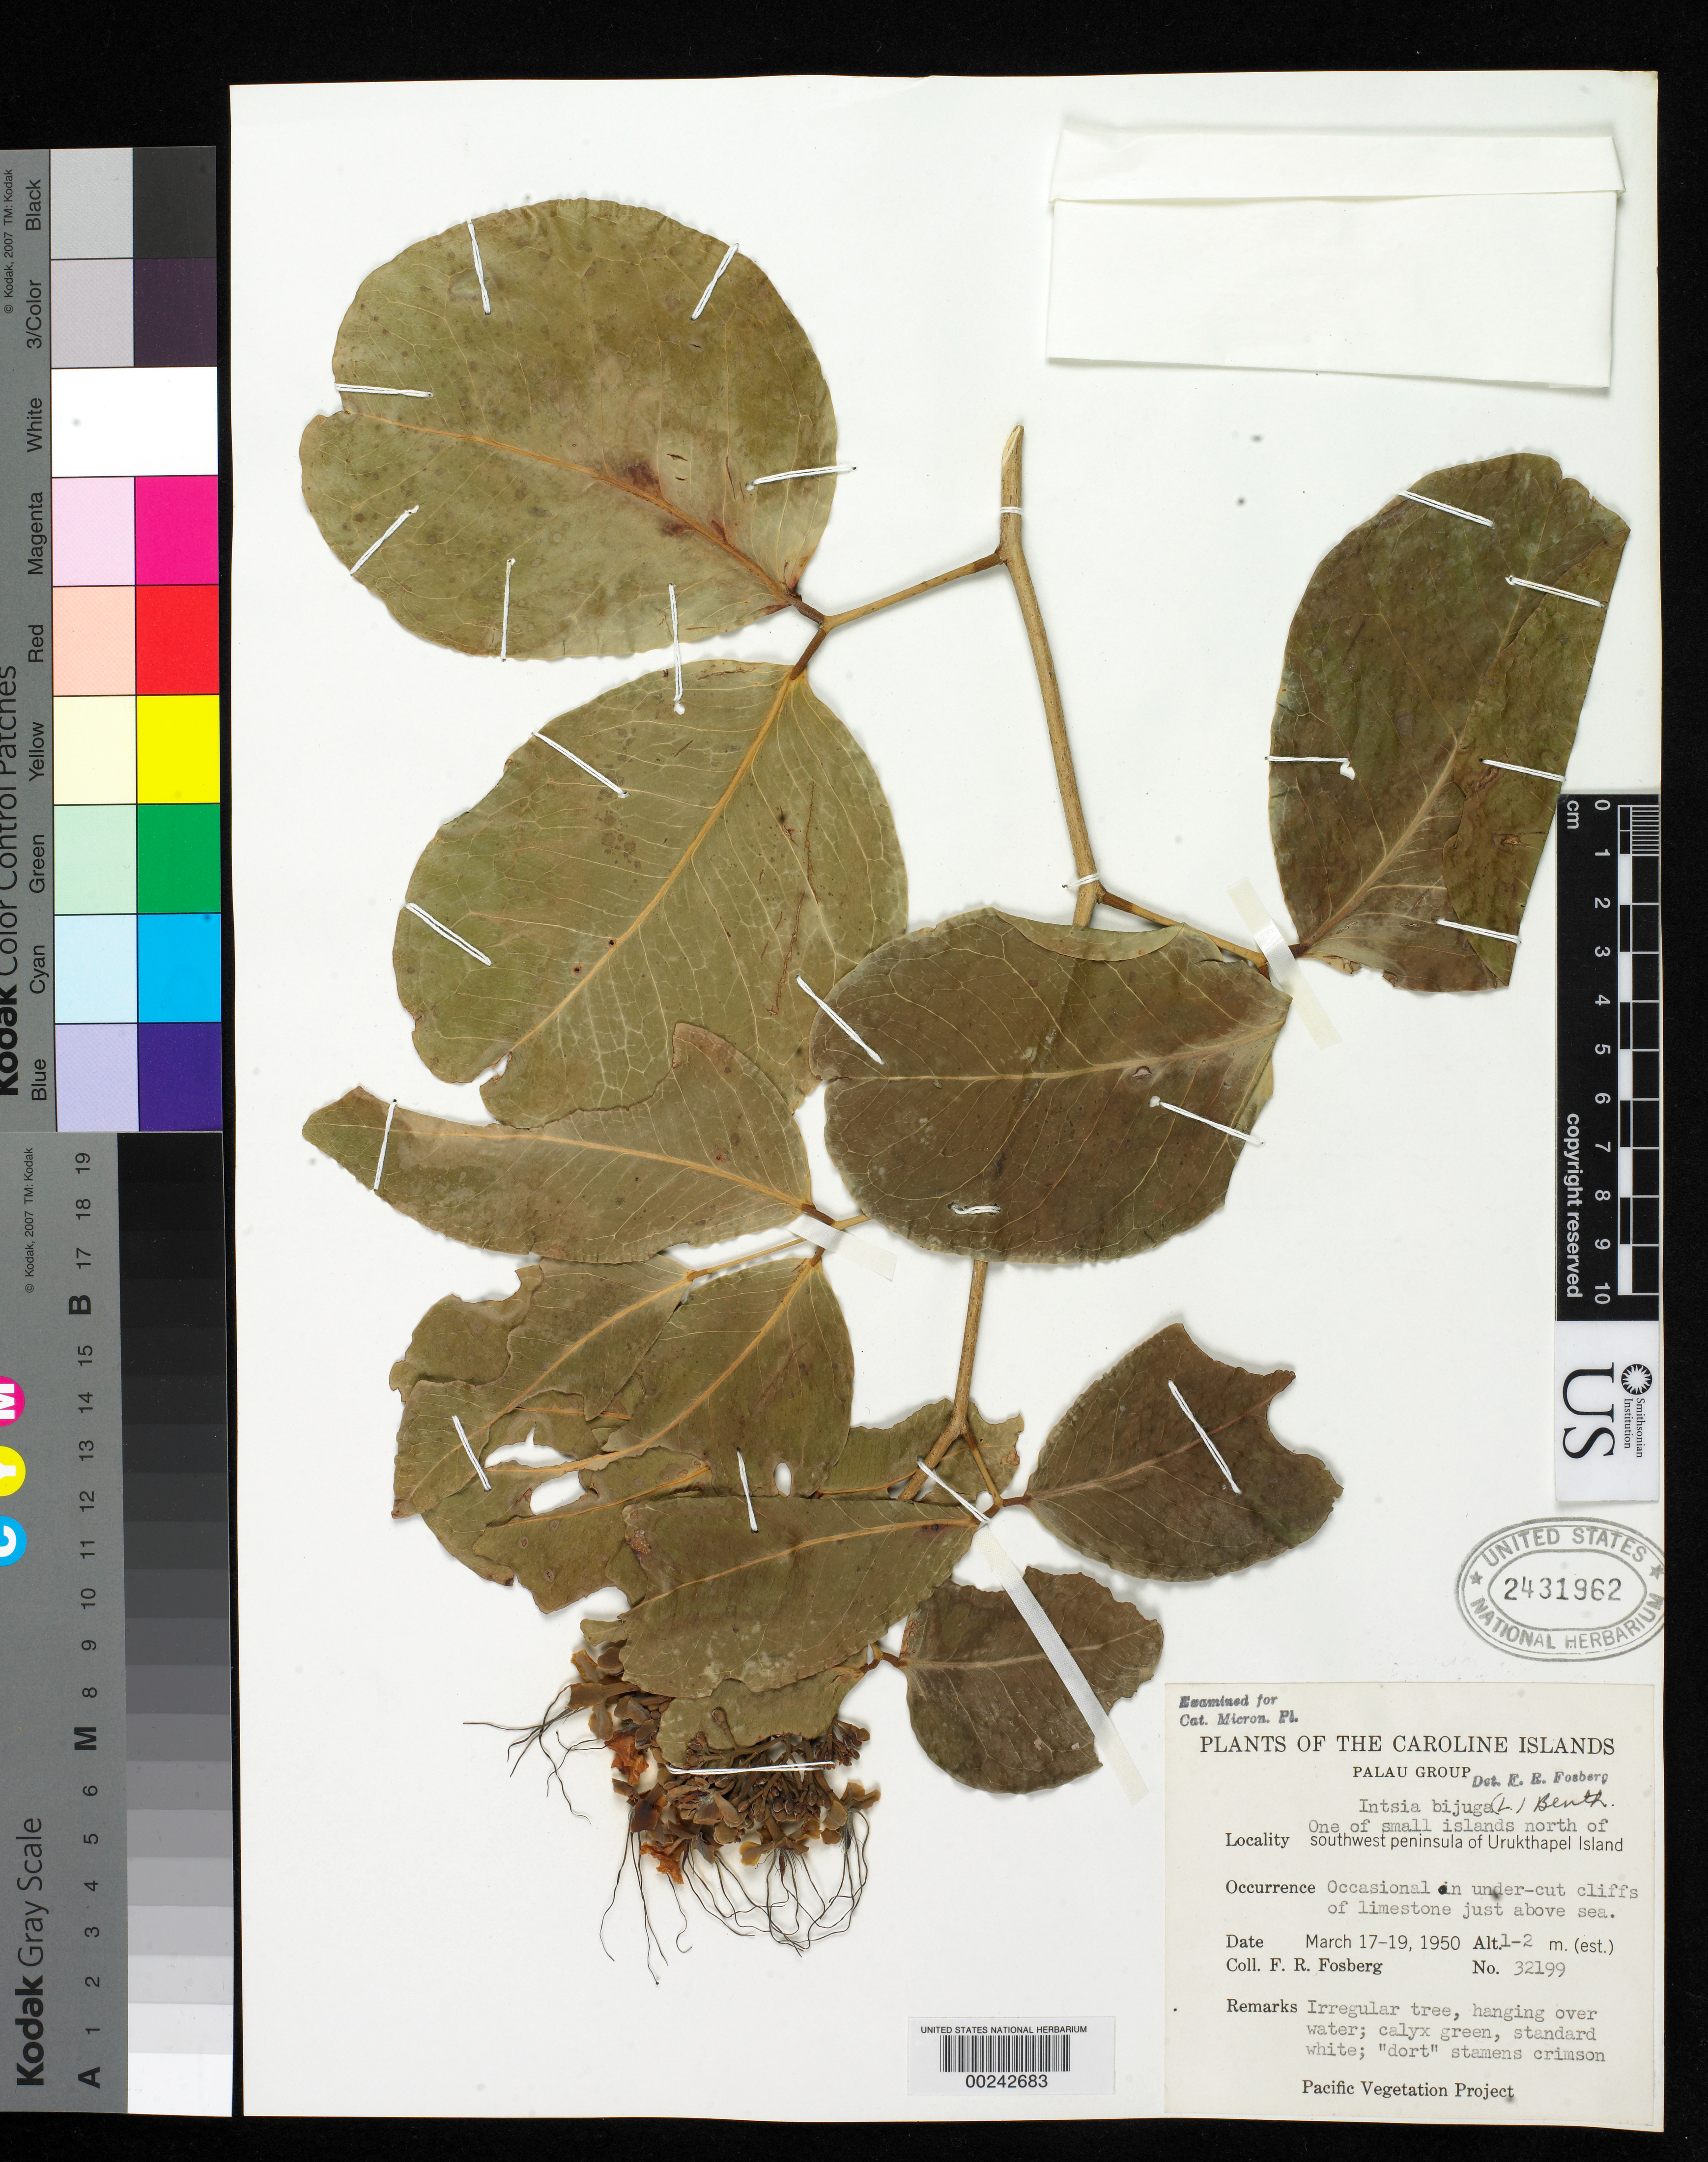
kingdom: Plantae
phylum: Tracheophyta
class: Magnoliopsida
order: Fabales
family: Fabaceae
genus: Intsia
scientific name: Intsia bijuga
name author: (Colebr.) Kuntze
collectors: F. R. Fosberg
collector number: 32199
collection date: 1950-03-17/1950-03-19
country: Palau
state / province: Koror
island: Ngeruktabel (Urukthapel)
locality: SW peninsula of Urukthapel Island, Palau group, Caroline Islands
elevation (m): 1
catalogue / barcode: US 2431962